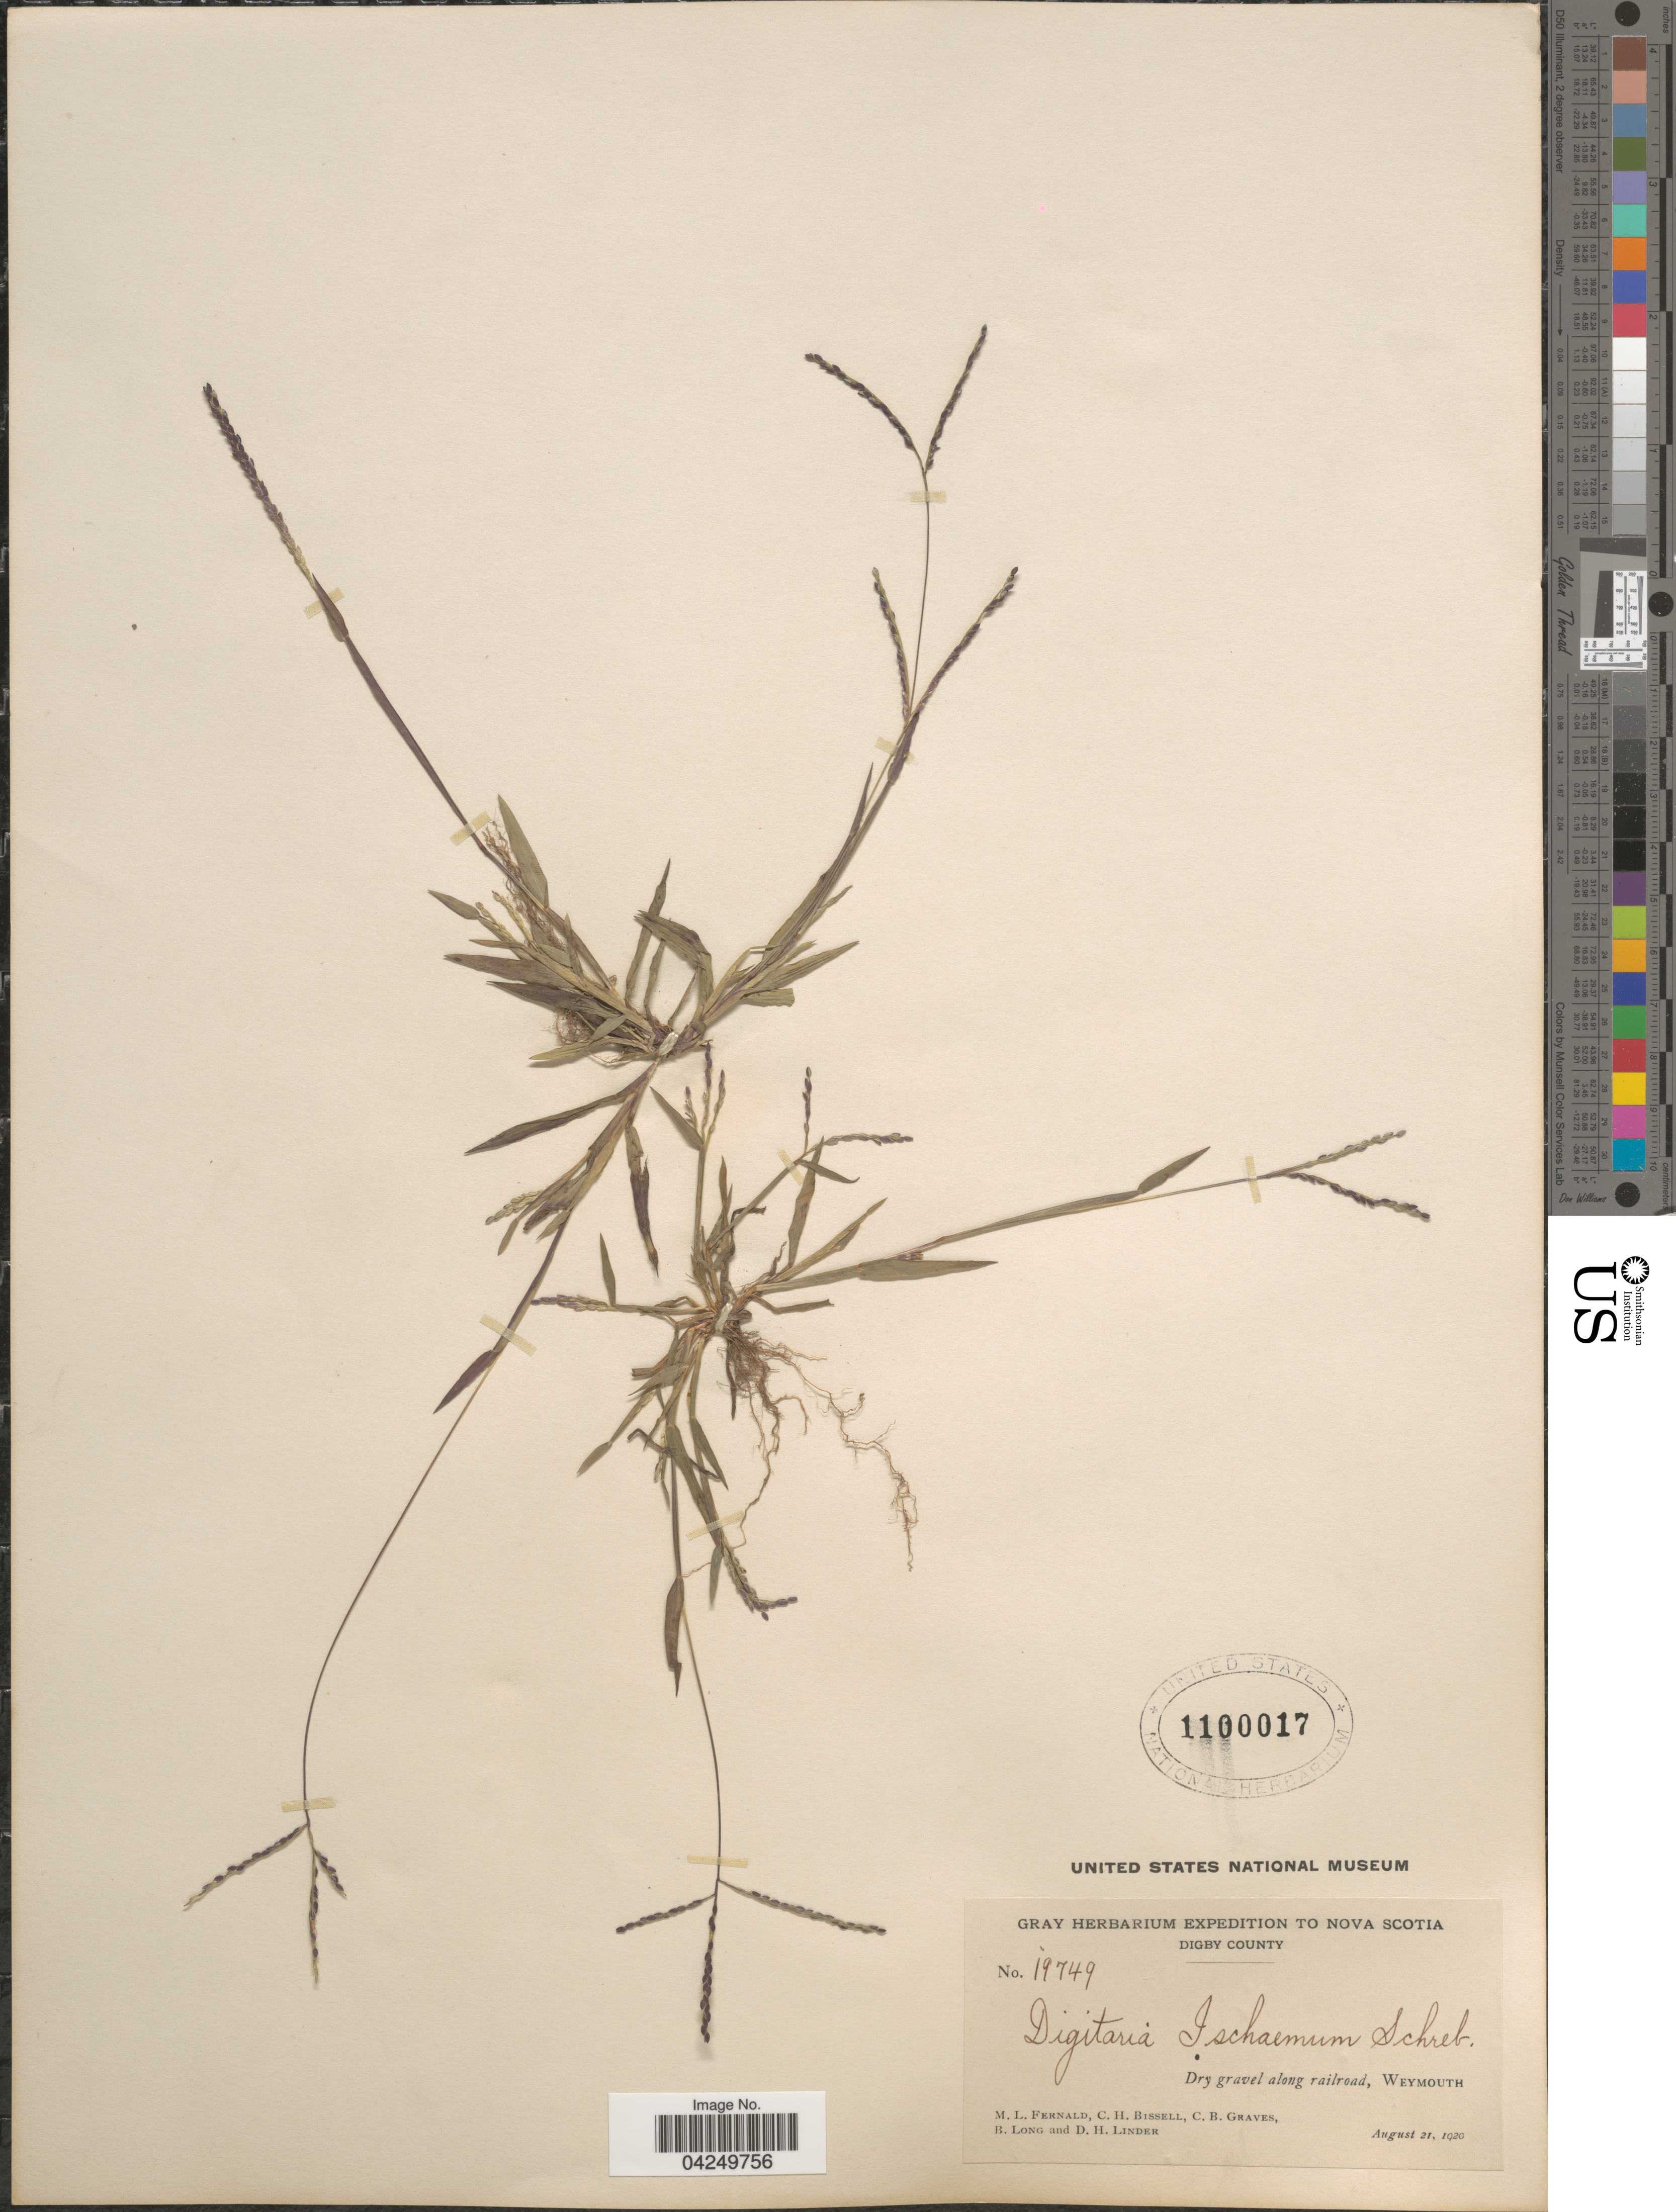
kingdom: Plantae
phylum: Tracheophyta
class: Liliopsida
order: Poales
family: Poaceae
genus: Digitaria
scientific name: Digitaria ischaemum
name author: (Schreber) Schreber ex Muhl.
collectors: M. L. Fernald, C. Bissell, C. Graves, B. Long & D. Linder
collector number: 19749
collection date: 1920-08-21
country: Canada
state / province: Nova Scotia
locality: Expedition to Nova Scotia. Digby County. Dry gravel along railroad, Weymouth.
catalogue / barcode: US 1100017